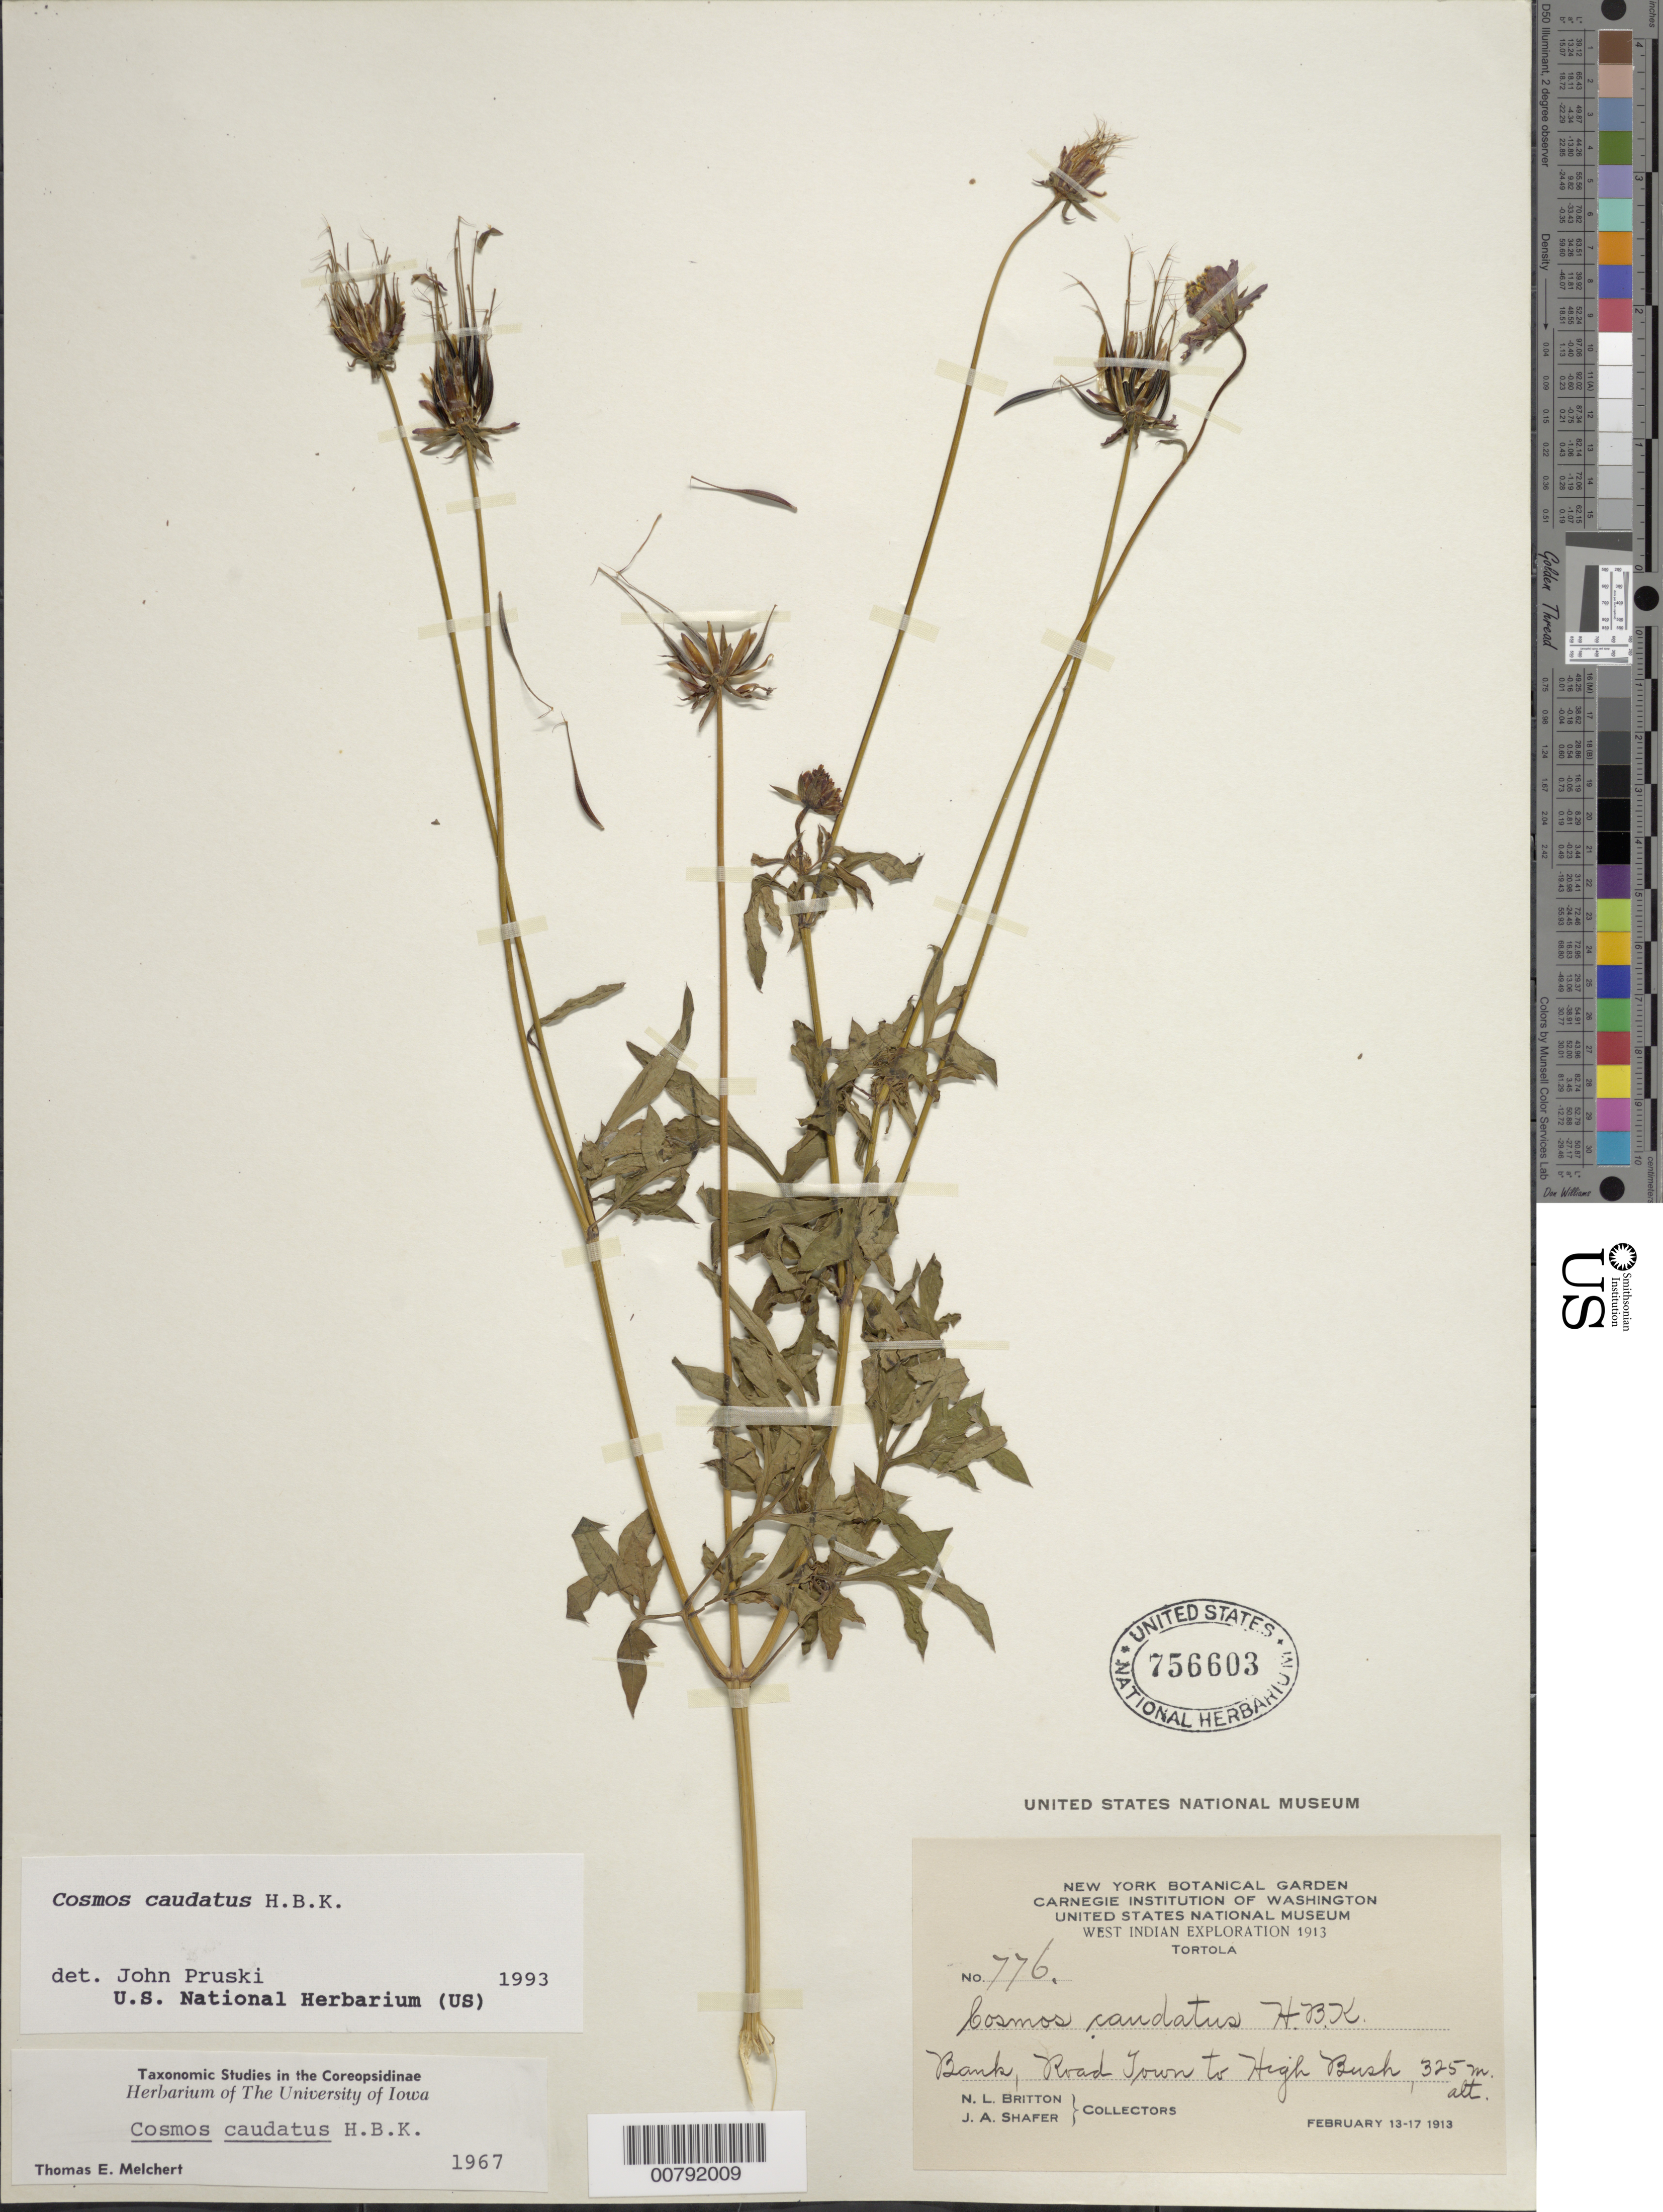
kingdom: Plantae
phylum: Tracheophyta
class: Magnoliopsida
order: Asterales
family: Asteraceae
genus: Cosmos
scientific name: Cosmos caudatus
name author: Kunth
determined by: Pruski, J. F.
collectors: N. Britton & J. A. Shafer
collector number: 776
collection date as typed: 13 Feb 1913 to 17 Feb 1913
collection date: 1913-02-13/1913-02-17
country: British Virgin Islands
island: Tortola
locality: Tortola; Road Town to High Bush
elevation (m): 325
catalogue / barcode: US 756603